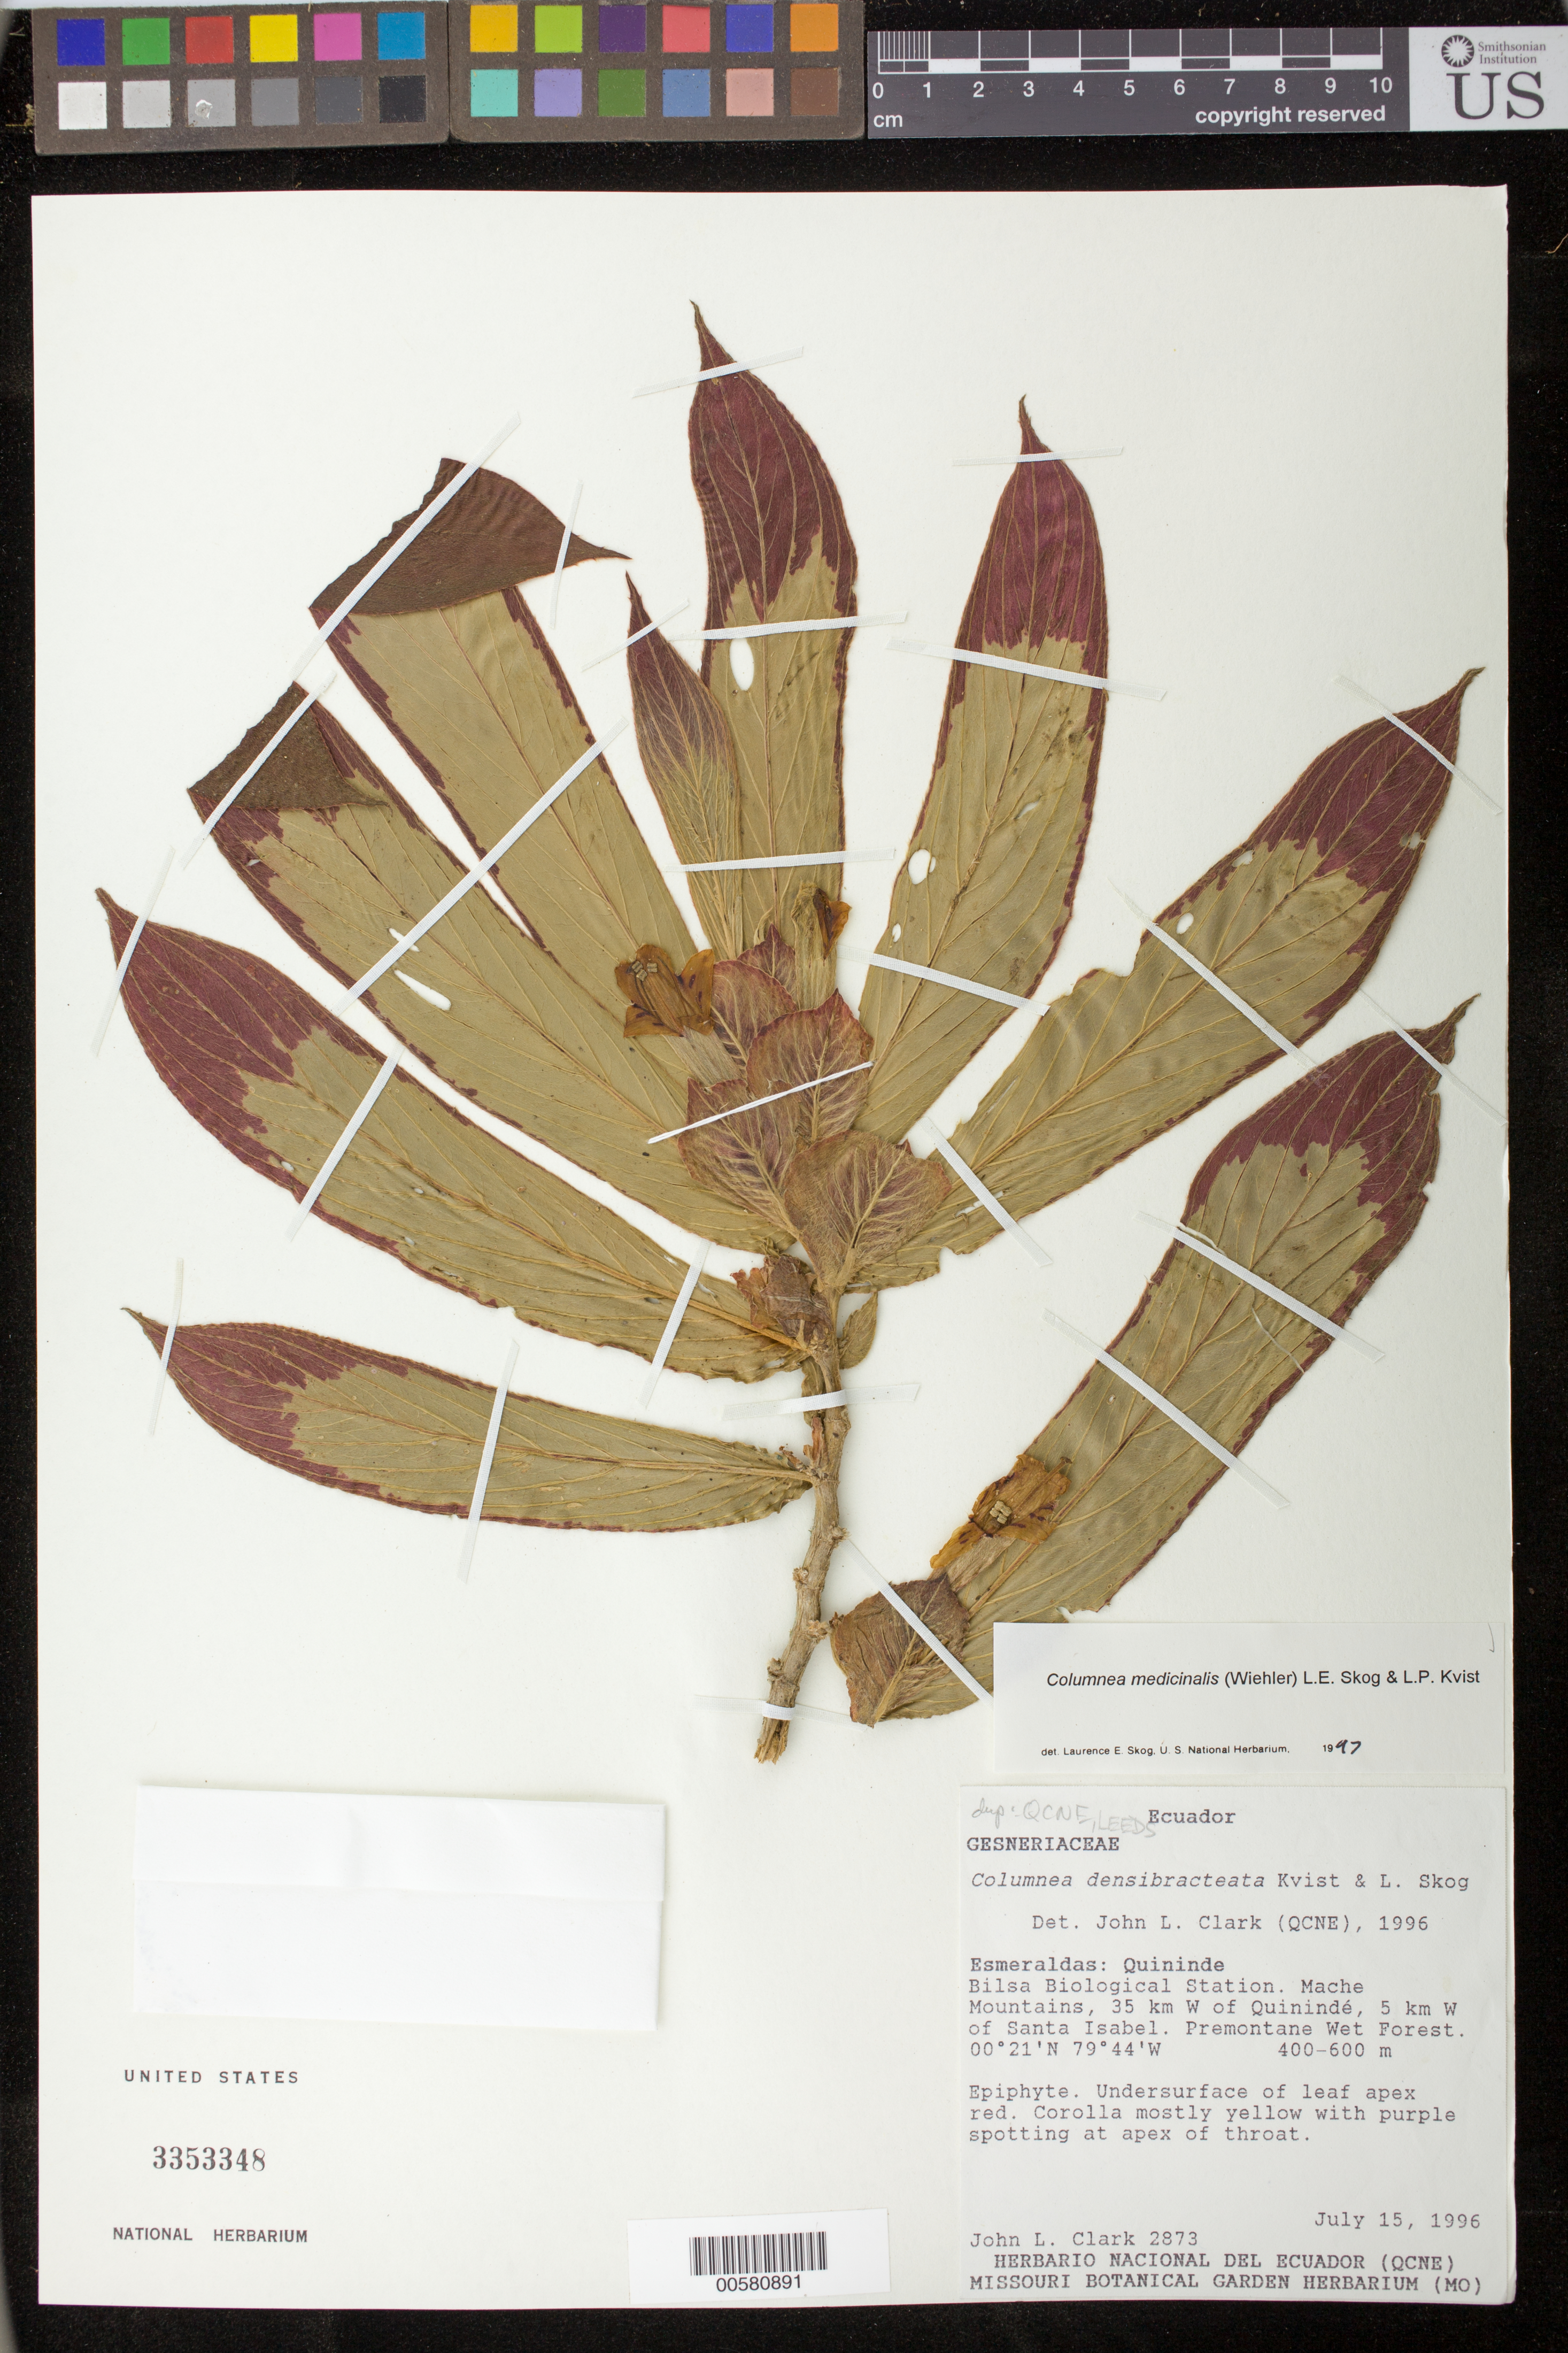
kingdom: Plantae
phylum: Tracheophyta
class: Magnoliopsida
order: Lamiales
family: Gesneriaceae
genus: Columnea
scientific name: Columnea medicinalis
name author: (Wiehler) L.E. Skog & L.P. Kvist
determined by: Skog, Laurence E.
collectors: J. L. Clark, C. Aulestia, J. Kellermann & F. Vetel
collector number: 2873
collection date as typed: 15 Jul 1996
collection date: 1996-07-15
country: Ecuador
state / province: Esmeraldas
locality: Quininde, Bilsa Biological Station, Mache Mountains, 35 km W of Quinindé, 5 km W of Santa Isabel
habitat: Premontane wet forest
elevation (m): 400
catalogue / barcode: US 3353348